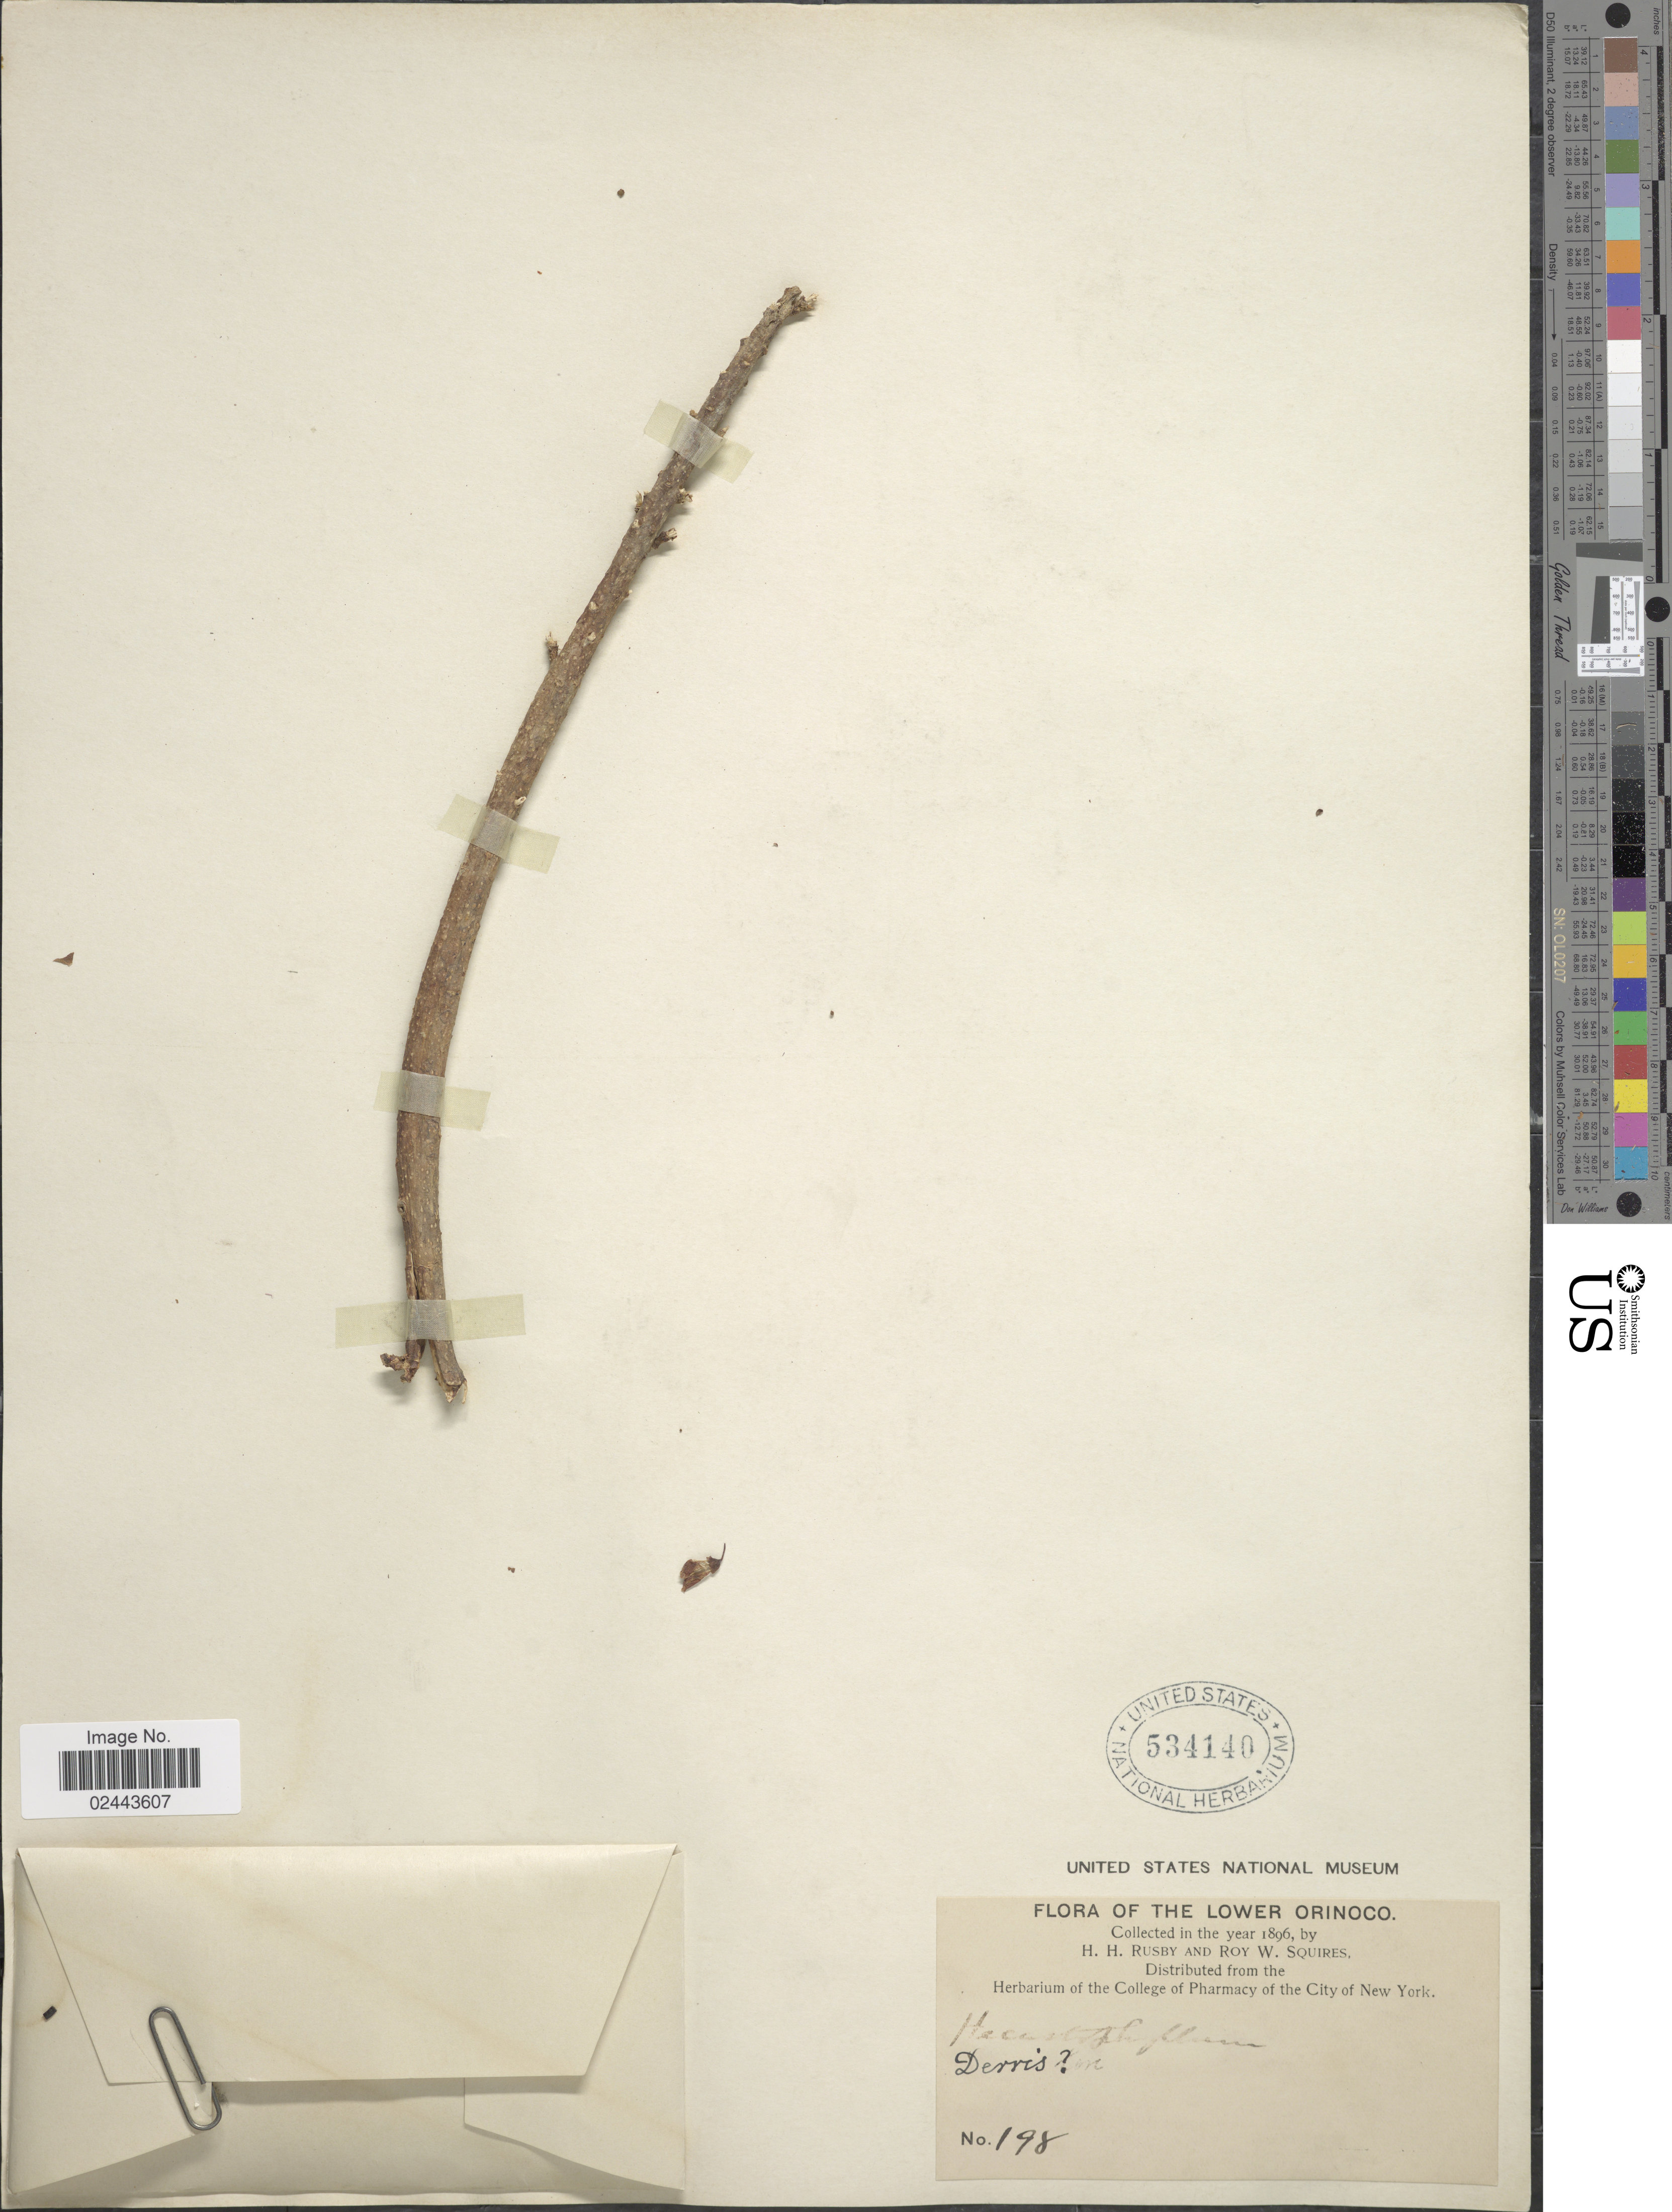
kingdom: Plantae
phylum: Tracheophyta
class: Magnoliopsida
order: Fabales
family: Fabaceae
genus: Deguelia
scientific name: Deguelia sp.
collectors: H. H. Rusby & R. Squires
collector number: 198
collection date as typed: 1896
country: Venezuela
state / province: Delta Amacuro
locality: Lower Orinoco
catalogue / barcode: US 534140